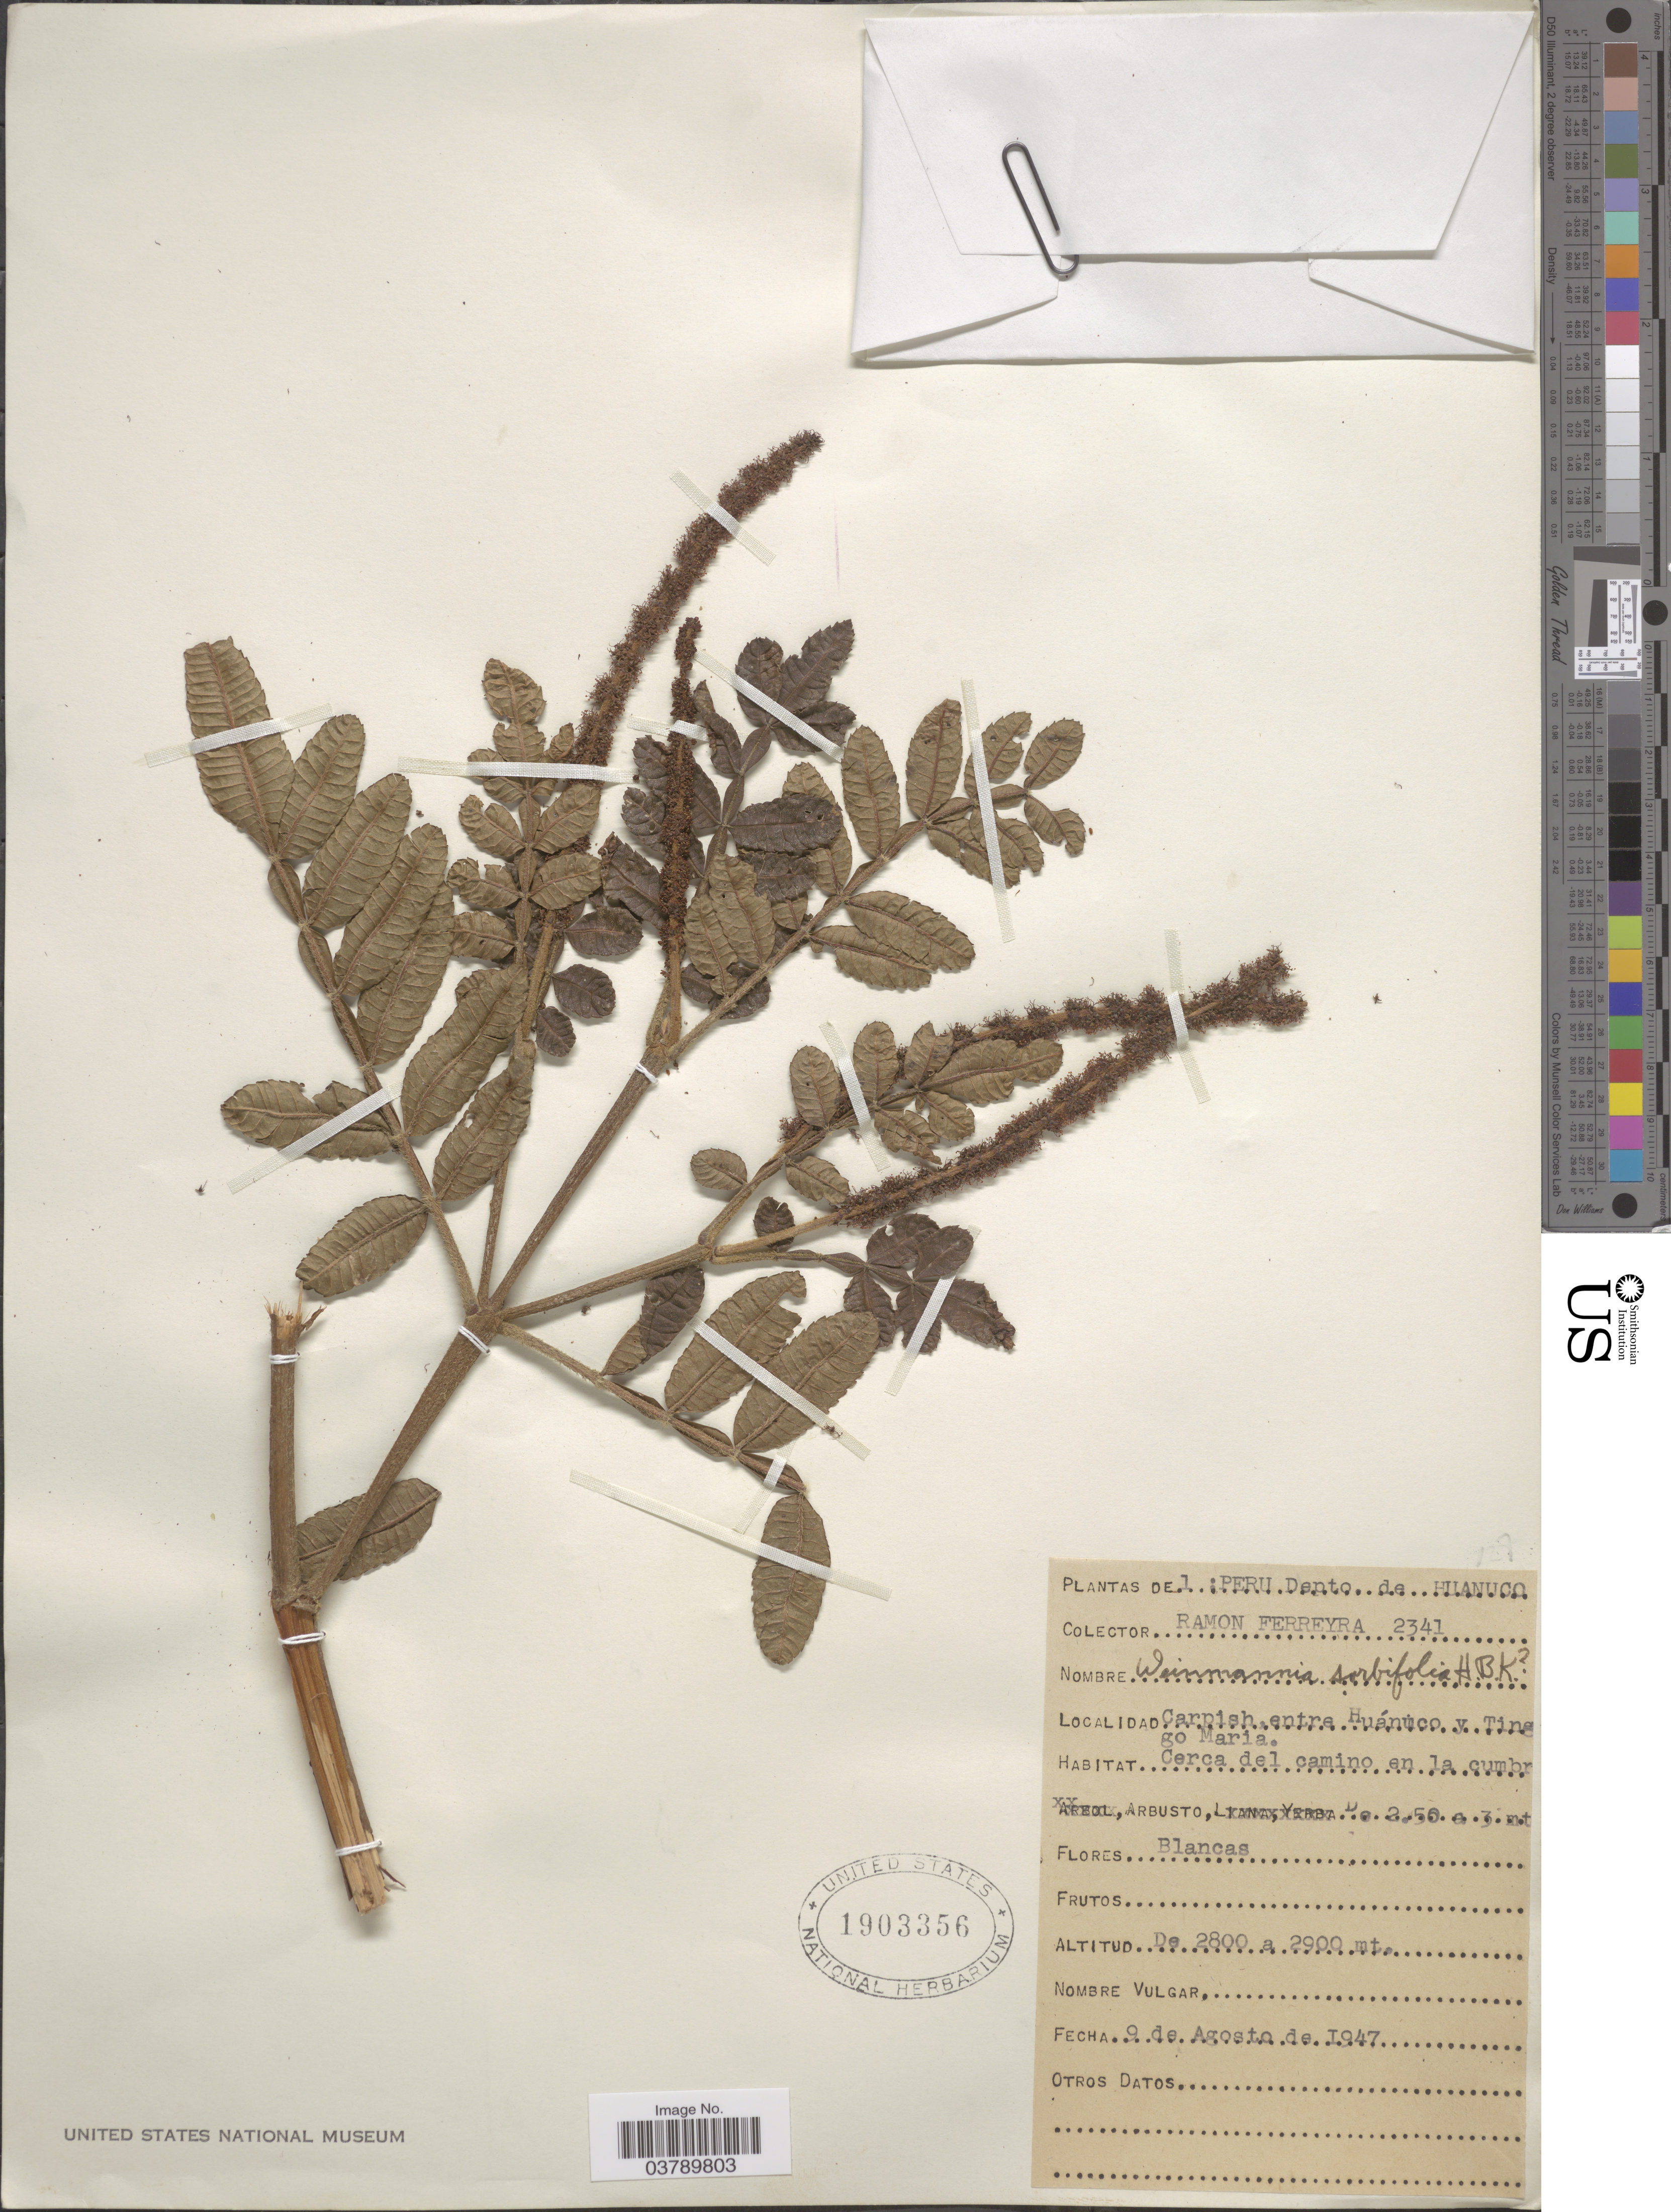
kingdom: Plantae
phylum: Tracheophyta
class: Magnoliopsida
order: Oxalidales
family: Cunoniaceae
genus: Weinmannia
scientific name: Weinmannia sorbifolia var. crenata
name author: Kunth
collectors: R. A. Ferreyra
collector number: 2341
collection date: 1947-08-09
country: Peru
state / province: Huánuco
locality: Depto de Huanuco. Carpish, entre Huánuco y Tingo Maria.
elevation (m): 2800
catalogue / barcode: US 1903356